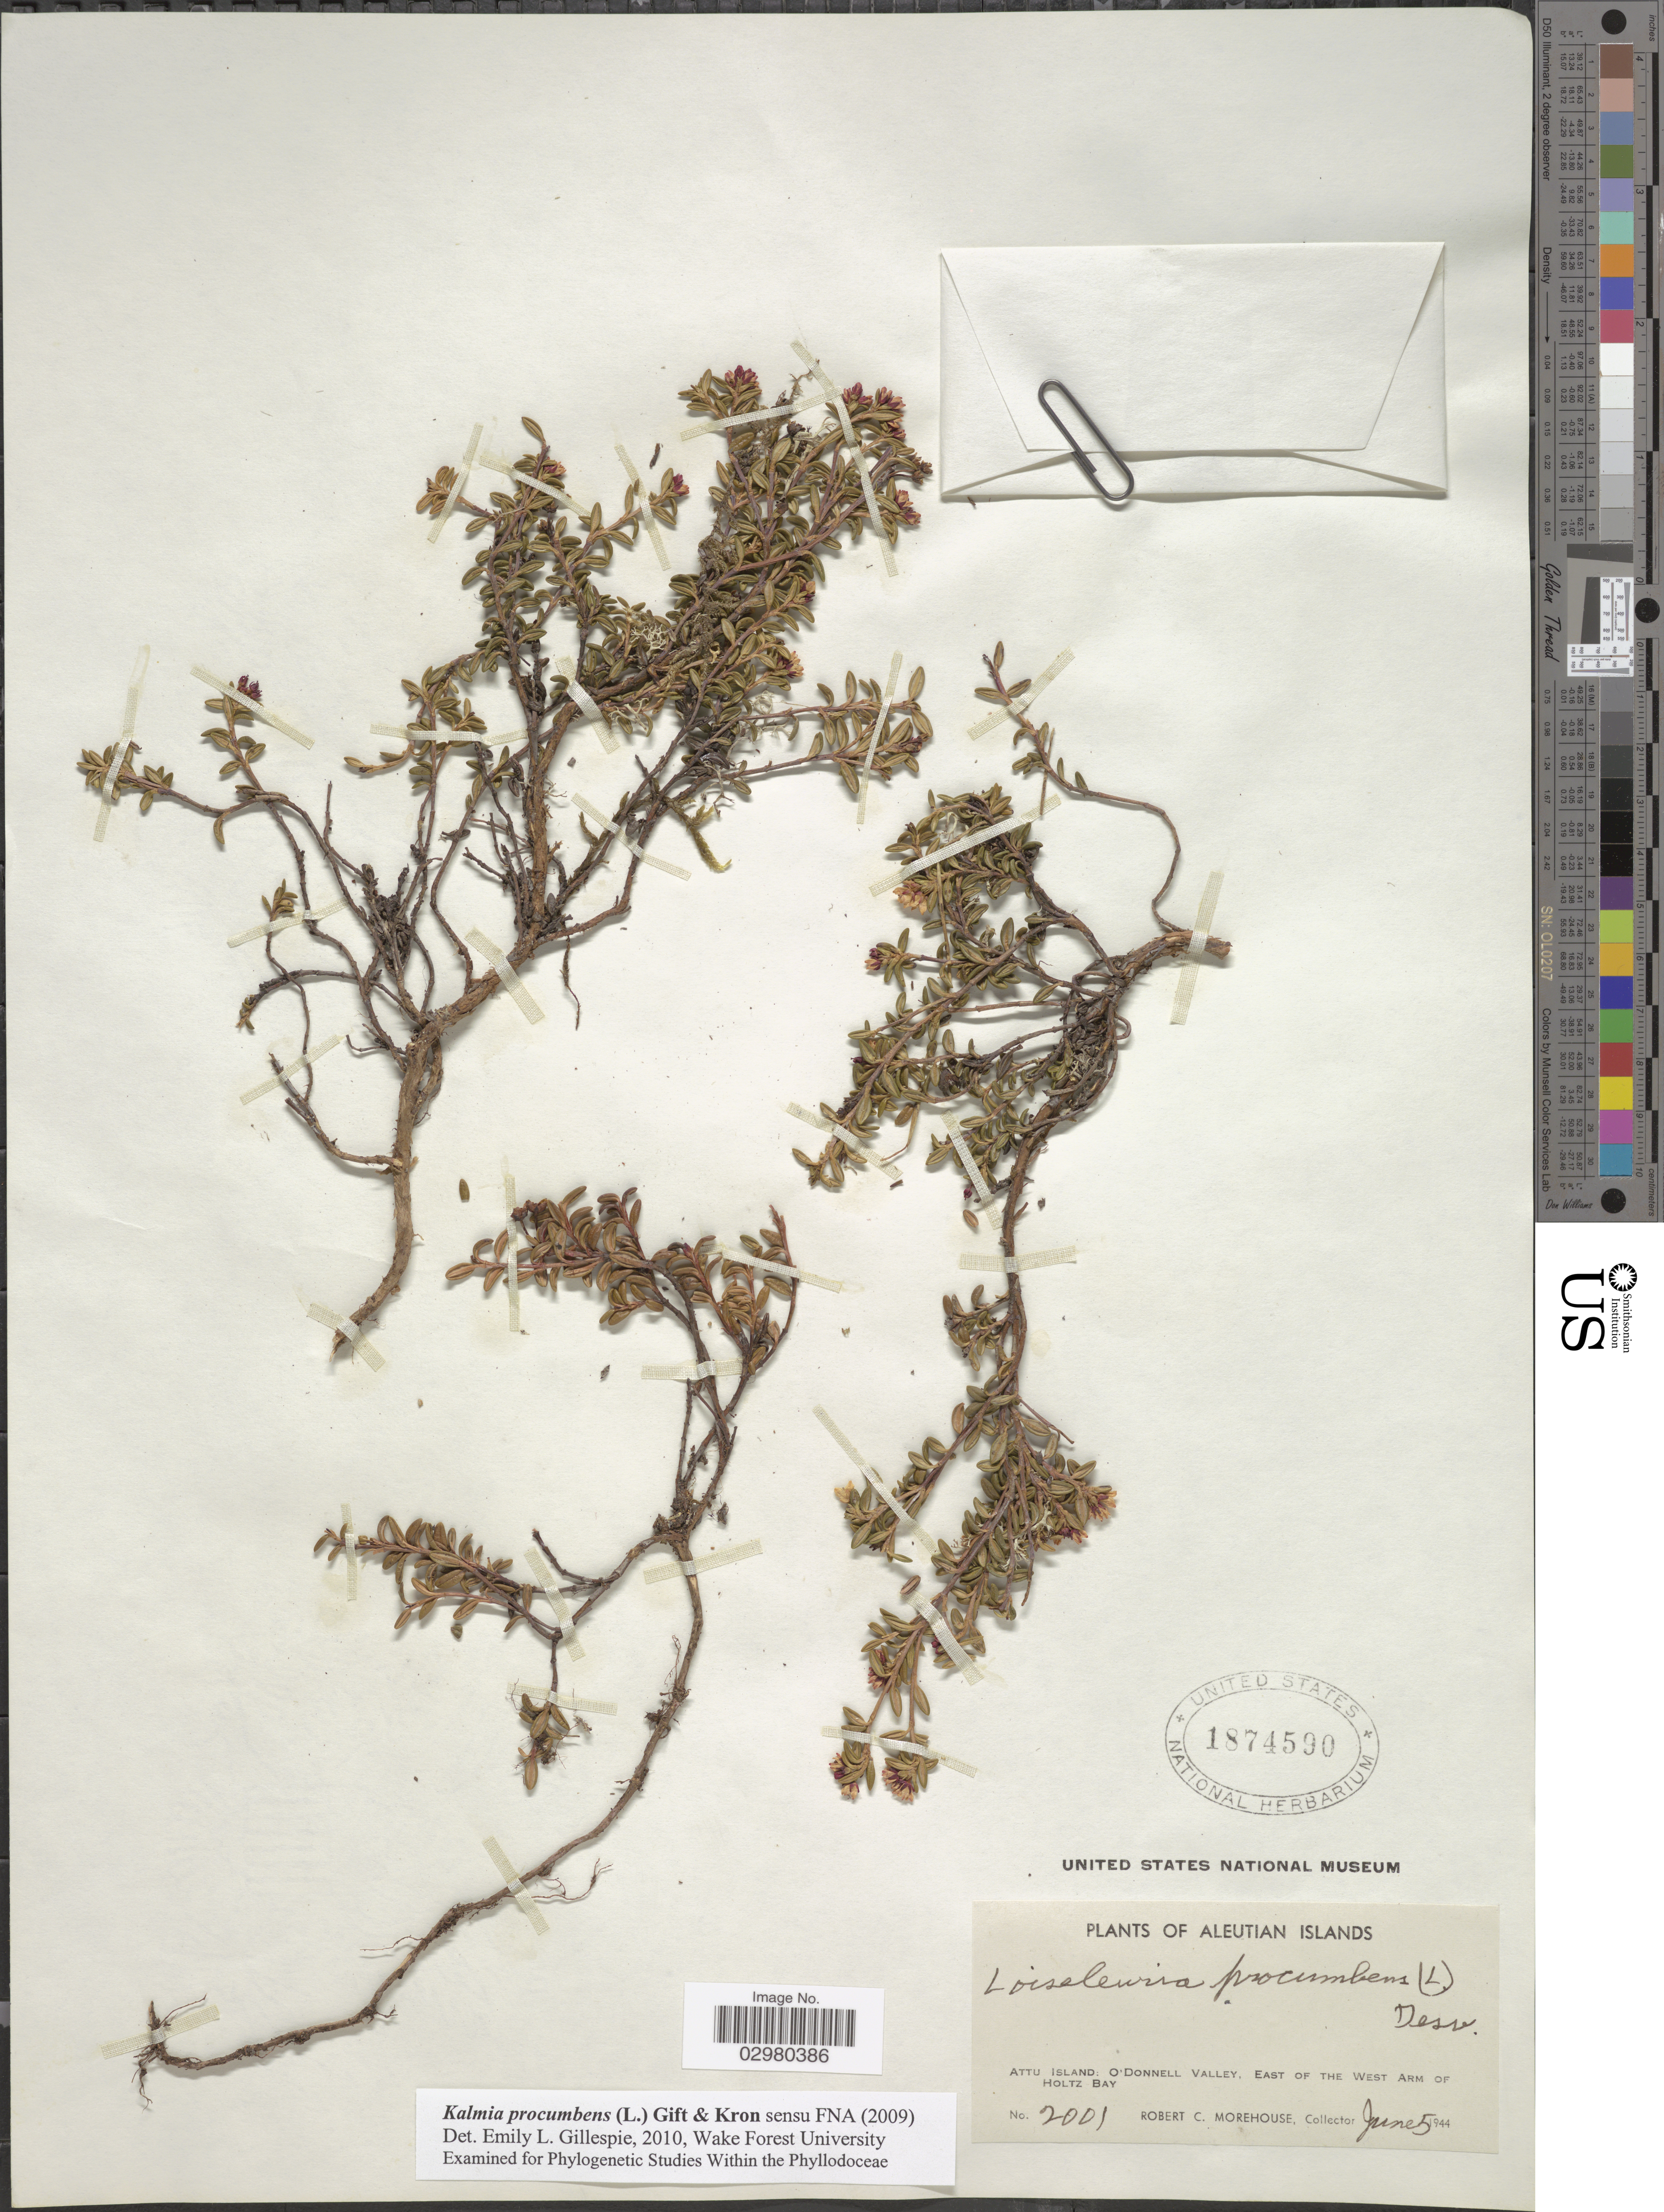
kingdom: Plantae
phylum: Tracheophyta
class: Magnoliopsida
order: Ericales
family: Ericaceae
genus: Loiseleuria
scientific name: Loiseleuria procumbens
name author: (L.) Desv.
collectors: R. Morehouse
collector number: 2001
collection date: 1944-06-05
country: United States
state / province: Alaska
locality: Aleutian Islands. Attu Island: O'Donnell Valley, east of the West Arm of Holtz Bay.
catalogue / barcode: US 1874590